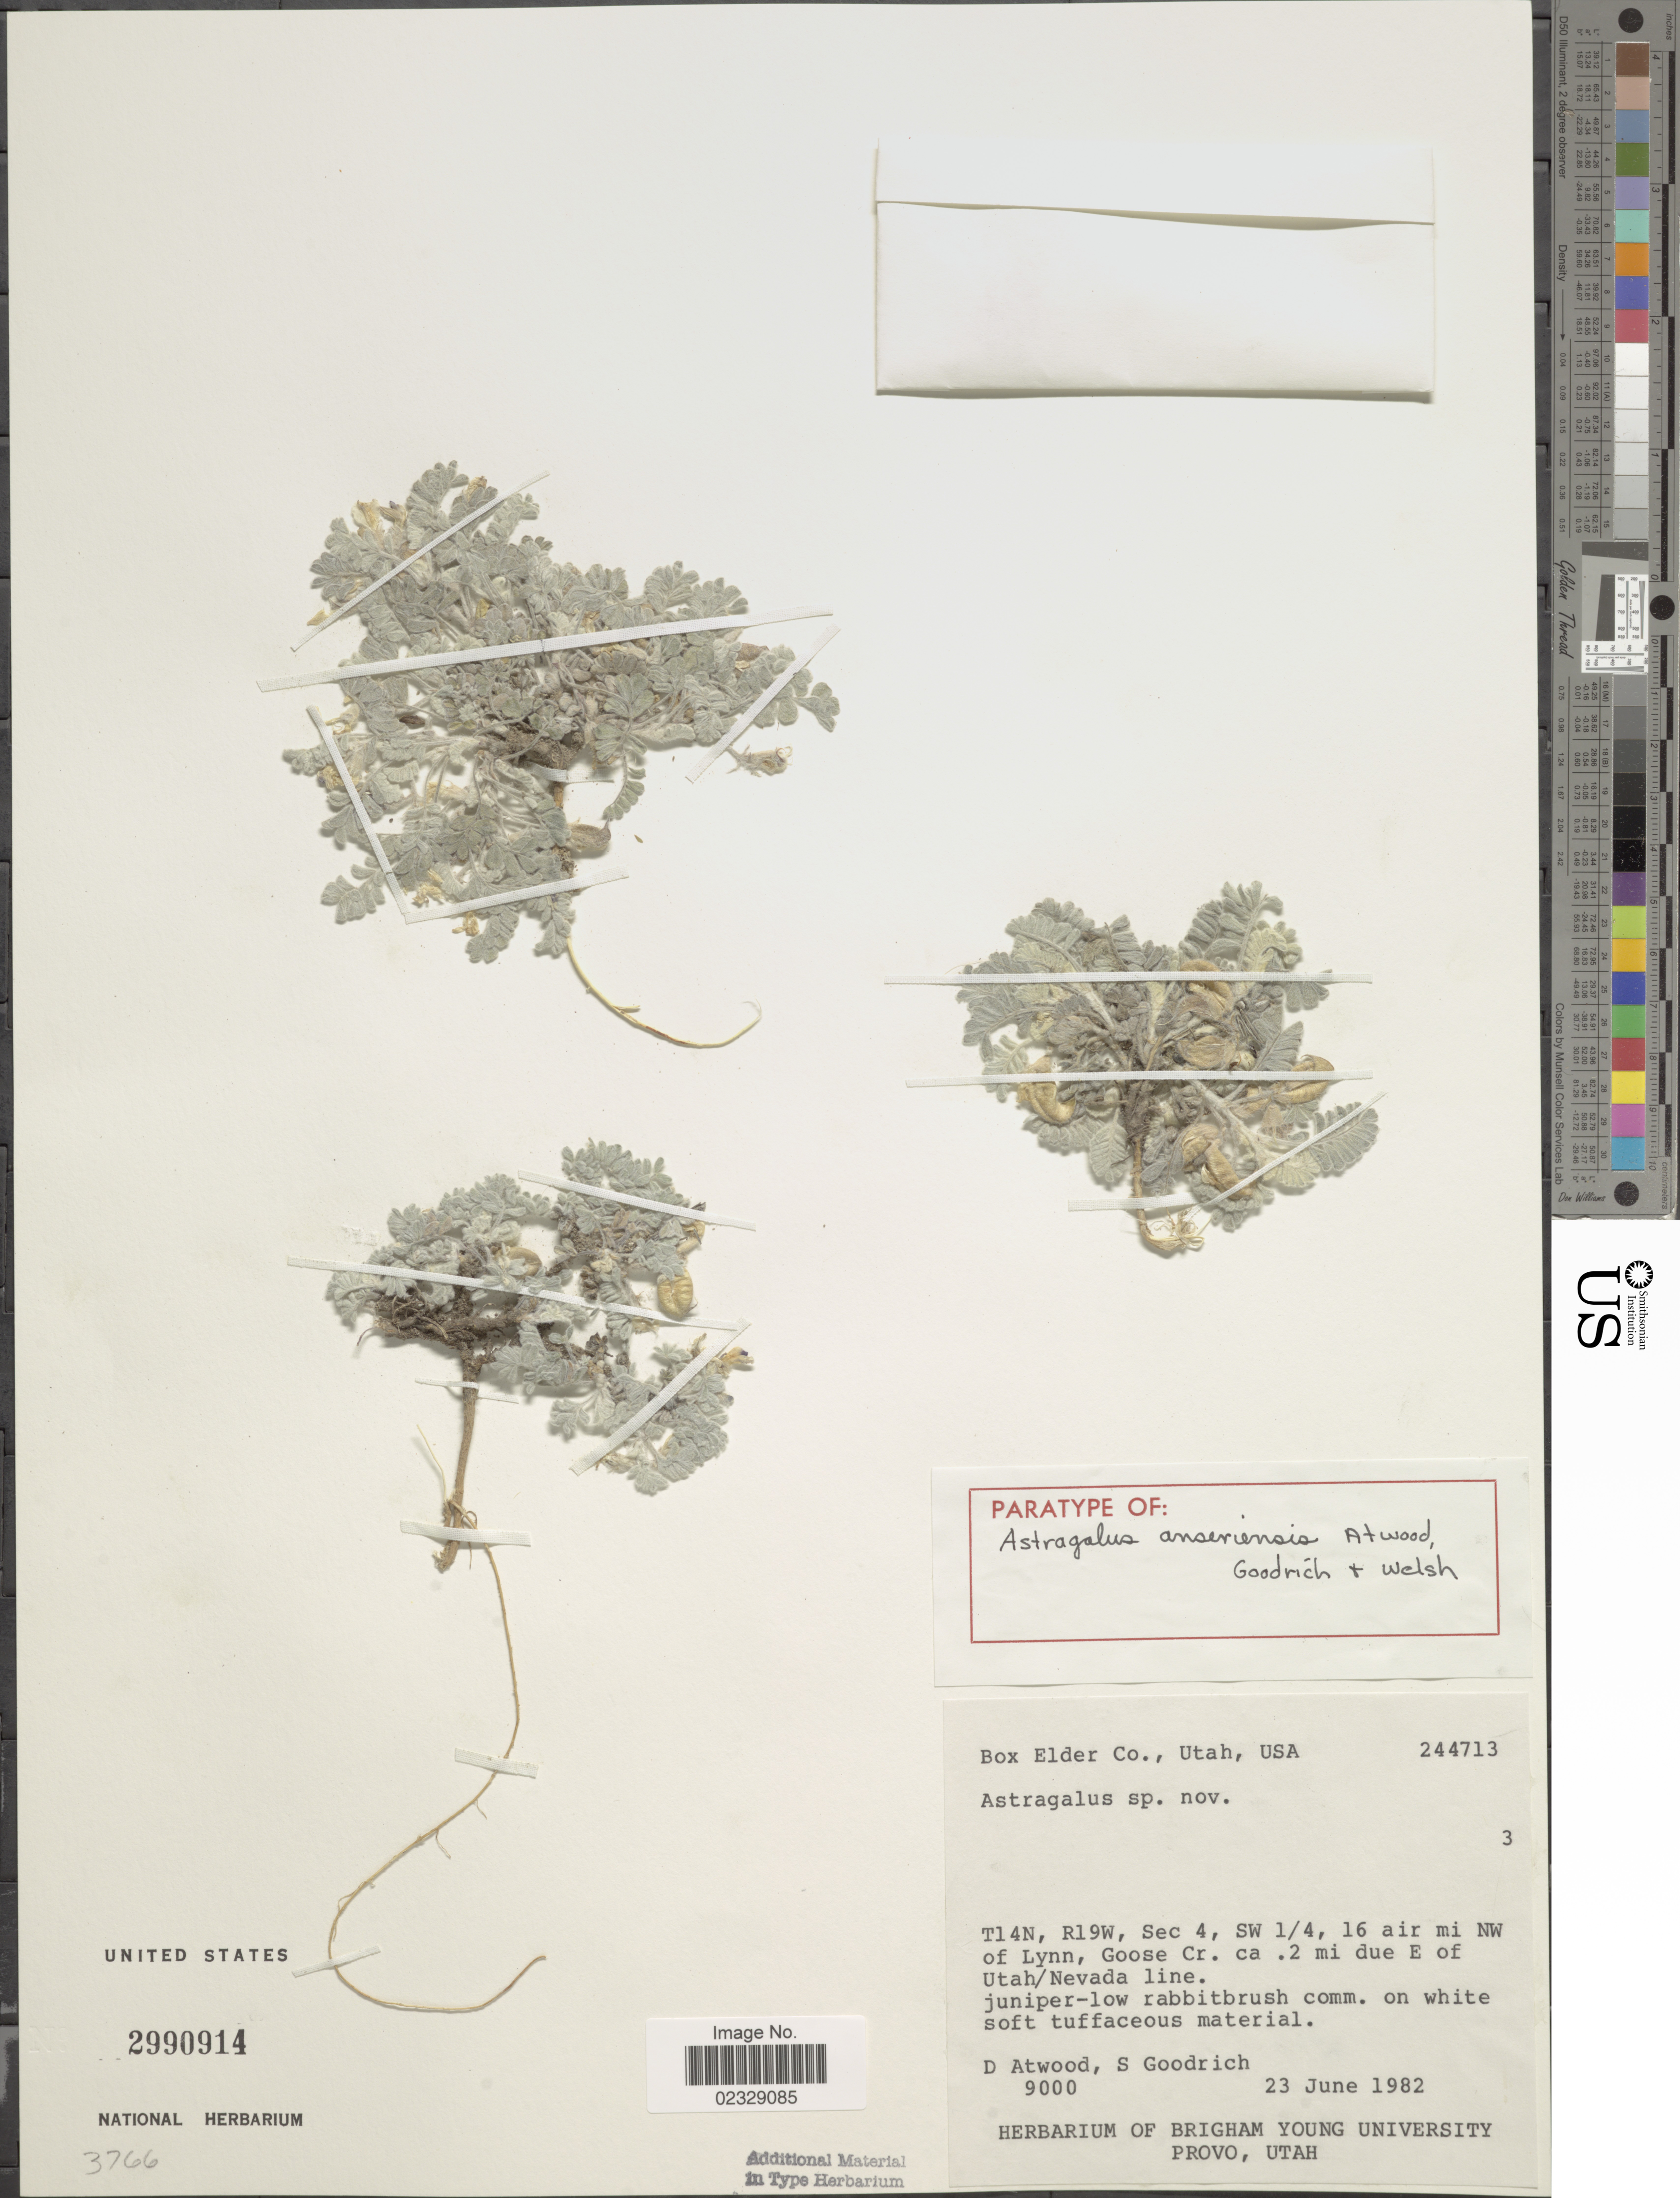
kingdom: Plantae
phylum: Tracheophyta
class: Magnoliopsida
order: Fabales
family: Fabaceae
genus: Astragalus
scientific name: Astragalus anseriensis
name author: N.D. Atwood et al.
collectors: D. Atwood & S. Goodrich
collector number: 9000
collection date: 1982-06-23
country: United States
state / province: Utah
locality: Box Elder Co., T14N, R19W, Sec 4, SW 1/4, 16 air mi NW of Lynn, Goose Cr. ca. 2 mi due E of Utah/Nevada line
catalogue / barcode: US 2990914